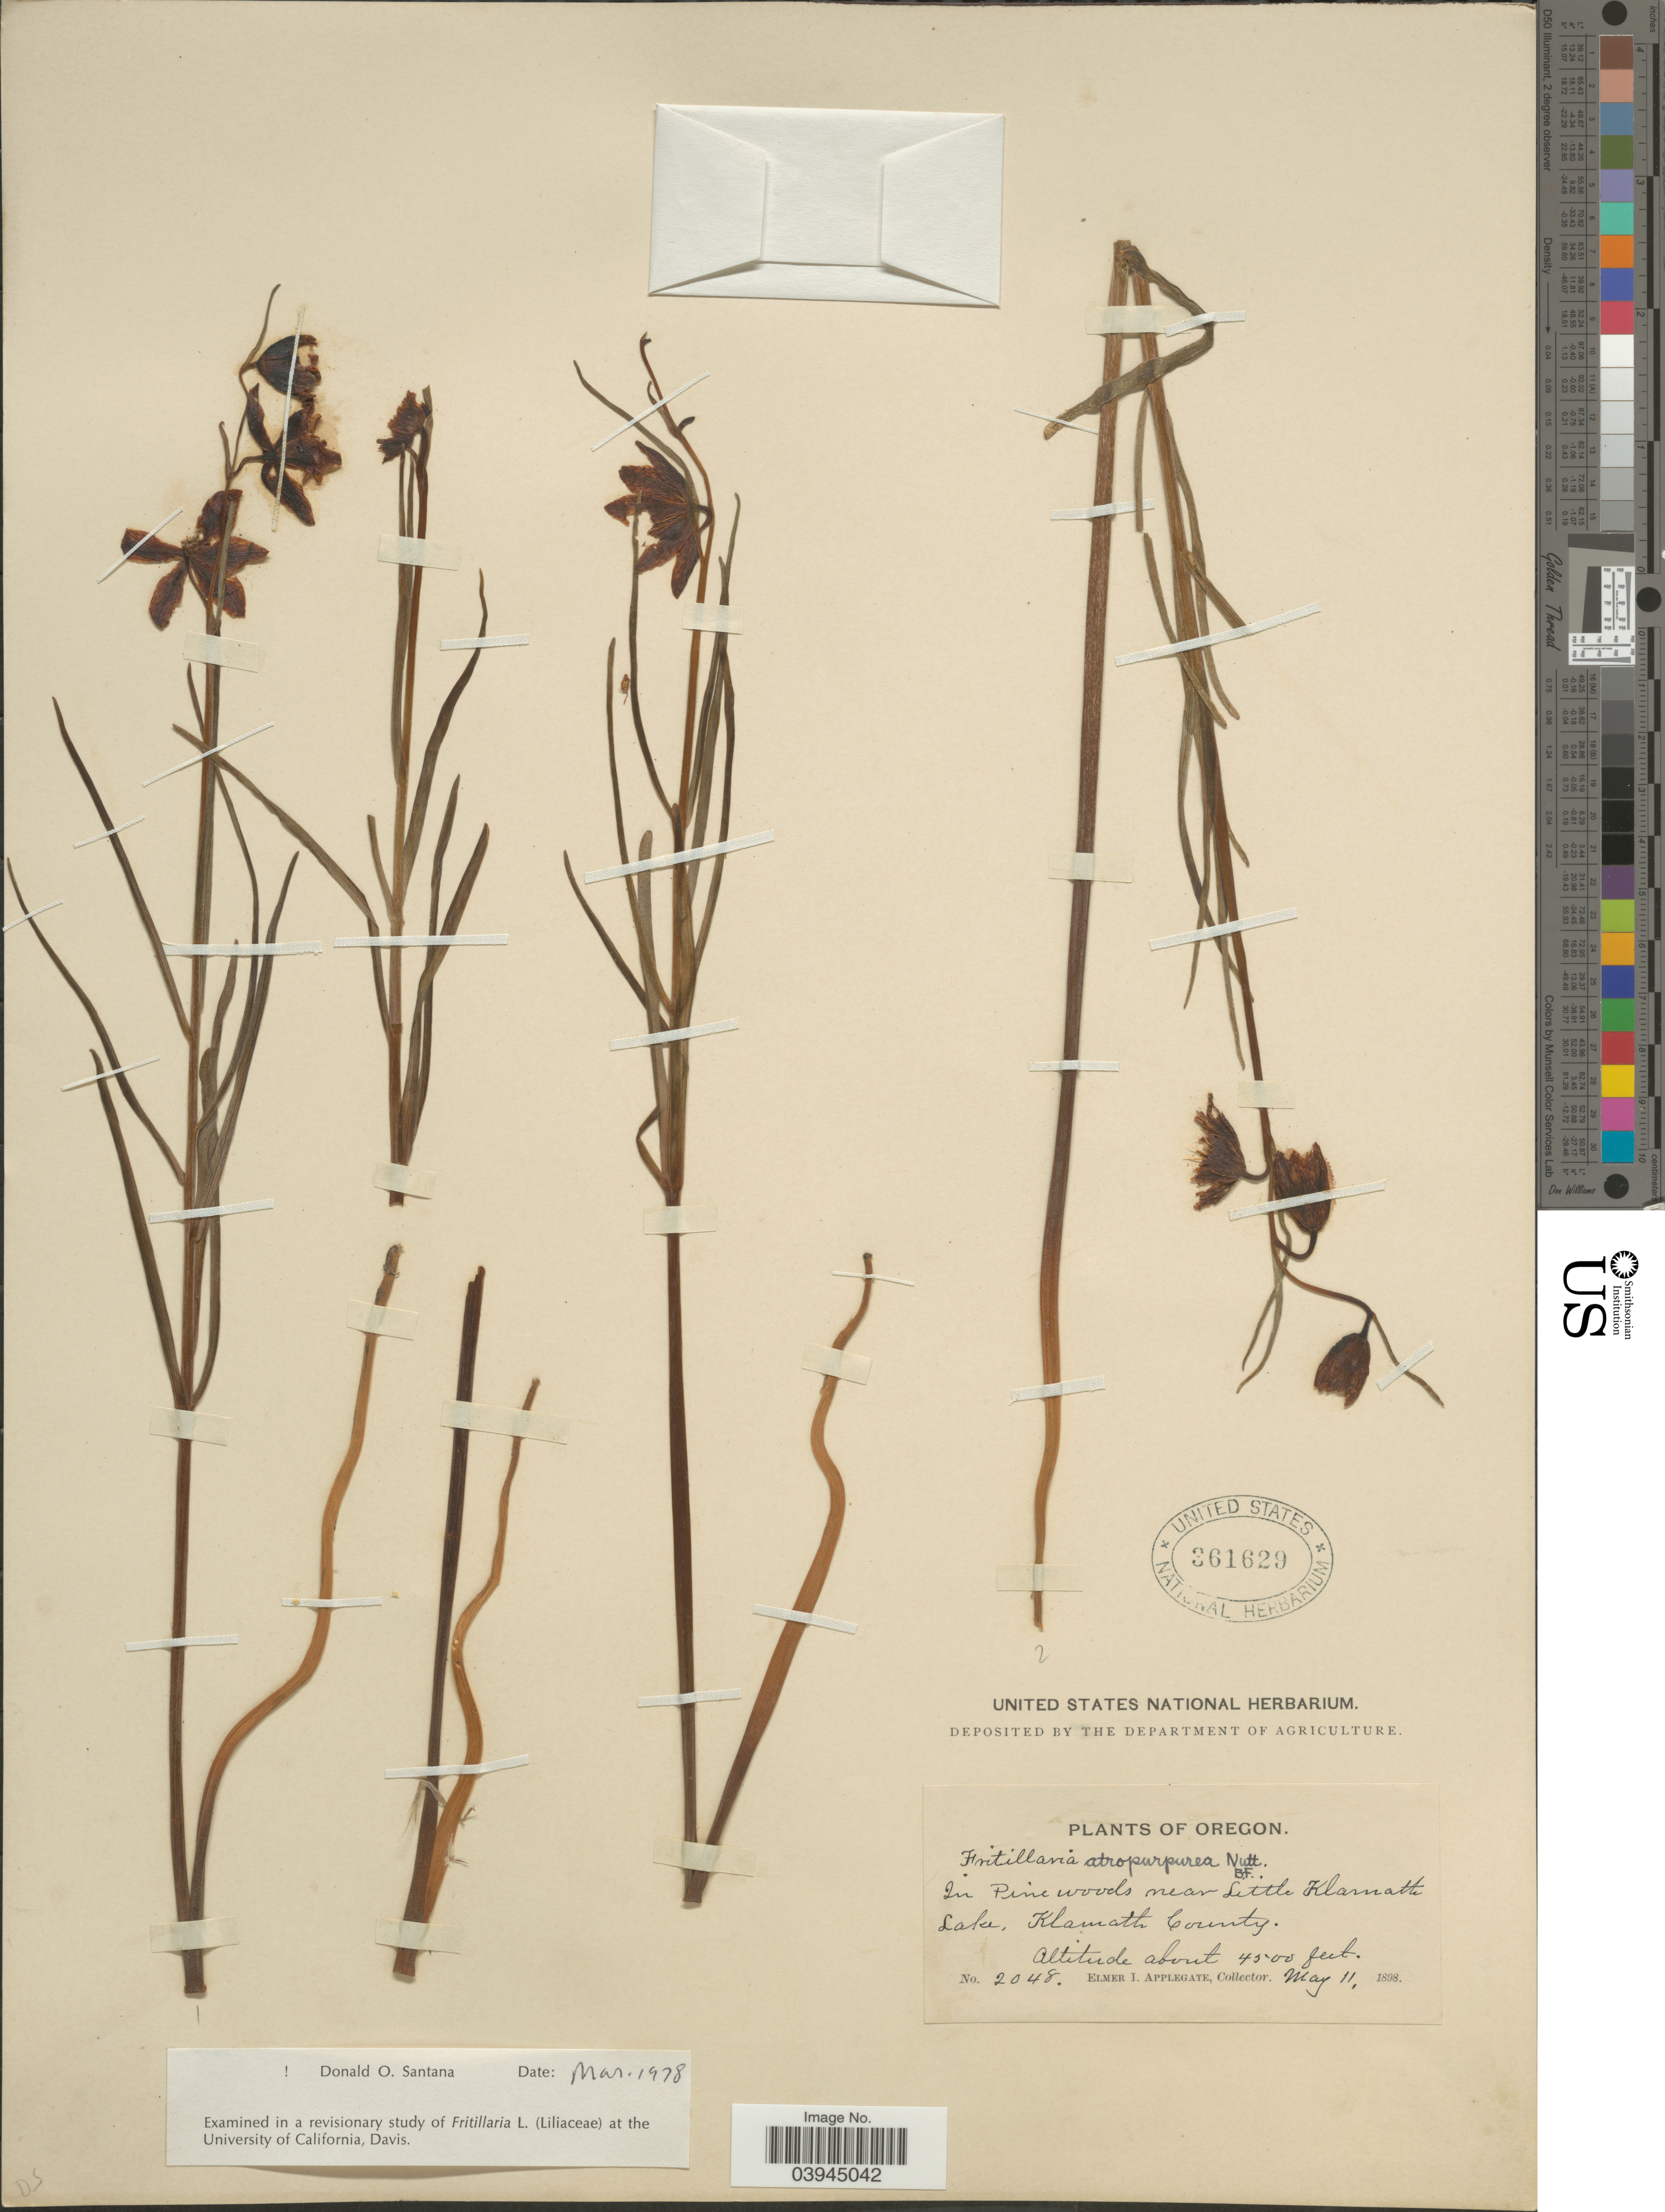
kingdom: Plantae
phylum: Tracheophyta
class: Liliopsida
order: Liliales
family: Liliaceae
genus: Fritillaria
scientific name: Fritillaria atropurpurea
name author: Nutt.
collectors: E. I. Applegate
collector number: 2048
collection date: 1898-05-11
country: United States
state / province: Oregon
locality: In Pine woods near Little Klamath Lake. Klamath County.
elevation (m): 1372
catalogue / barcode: US 361629